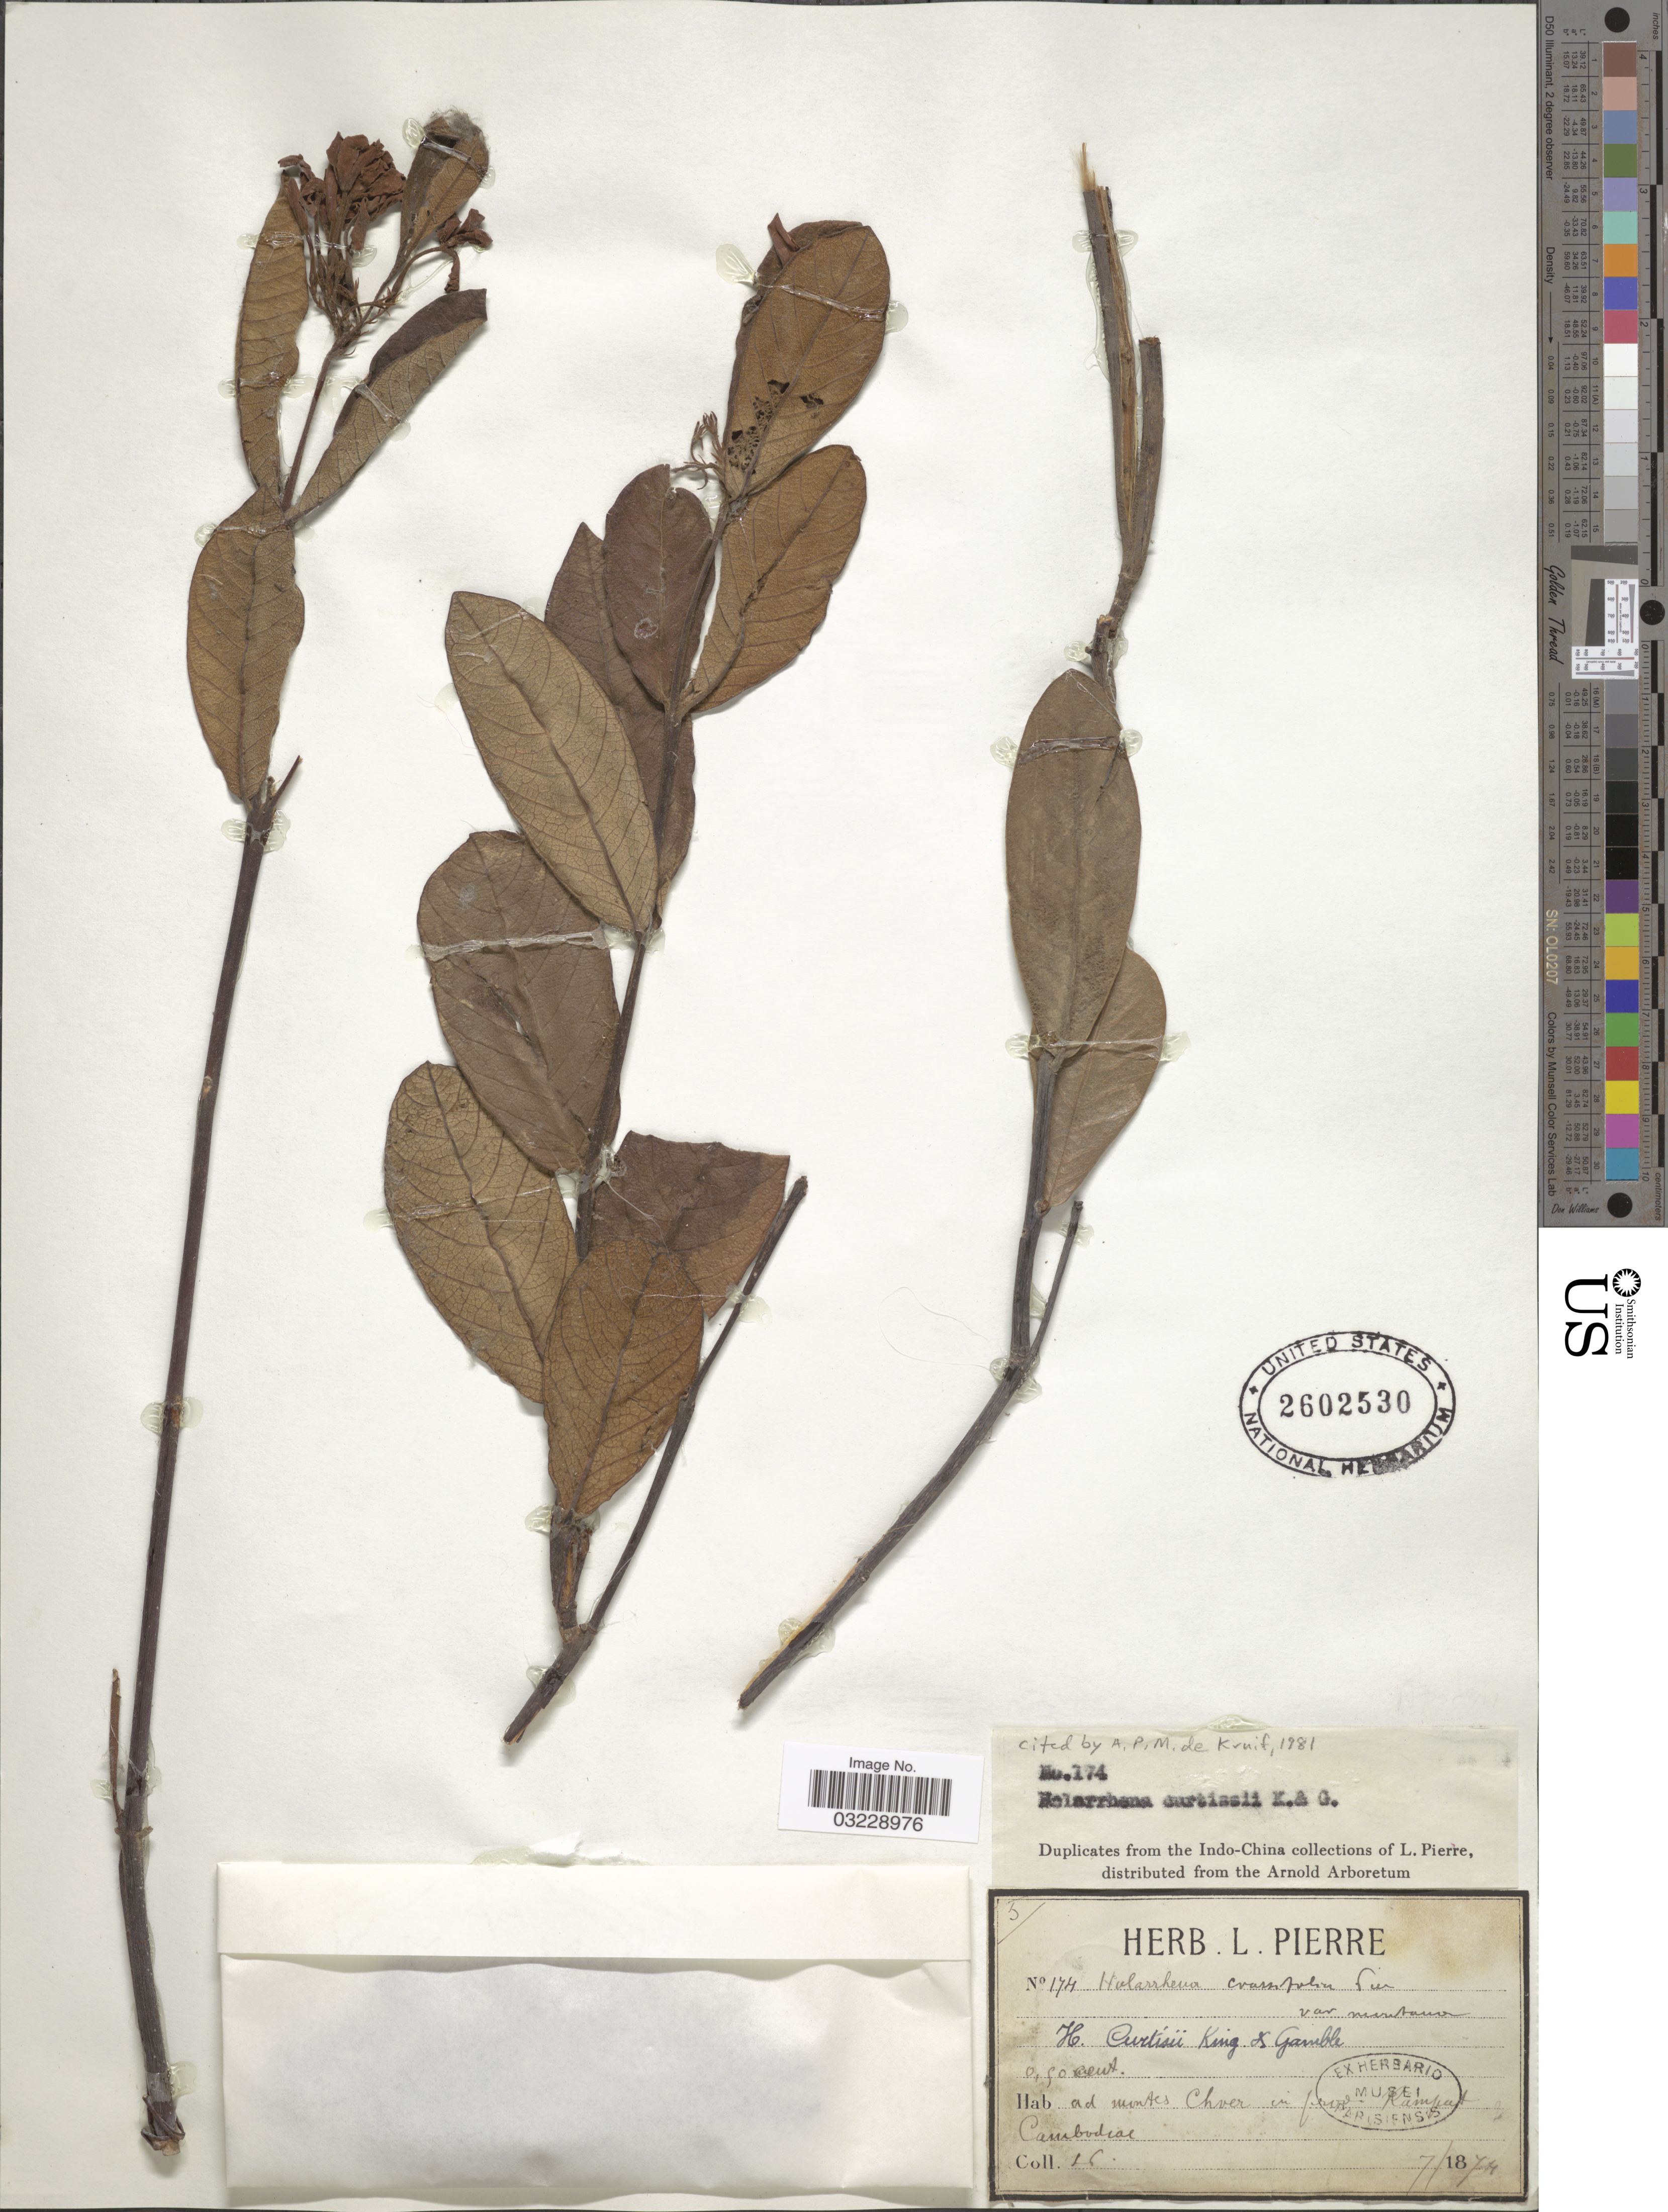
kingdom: Plantae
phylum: Tracheophyta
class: Magnoliopsida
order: Gentianales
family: Apocynaceae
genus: Holarrhena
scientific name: Holarrhena curtisii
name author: R.M. King & Gamble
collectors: L. Pierre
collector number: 174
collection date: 1874-07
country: Cambodia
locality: Ad montes Choer in prov. Kampot.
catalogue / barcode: US 2602530